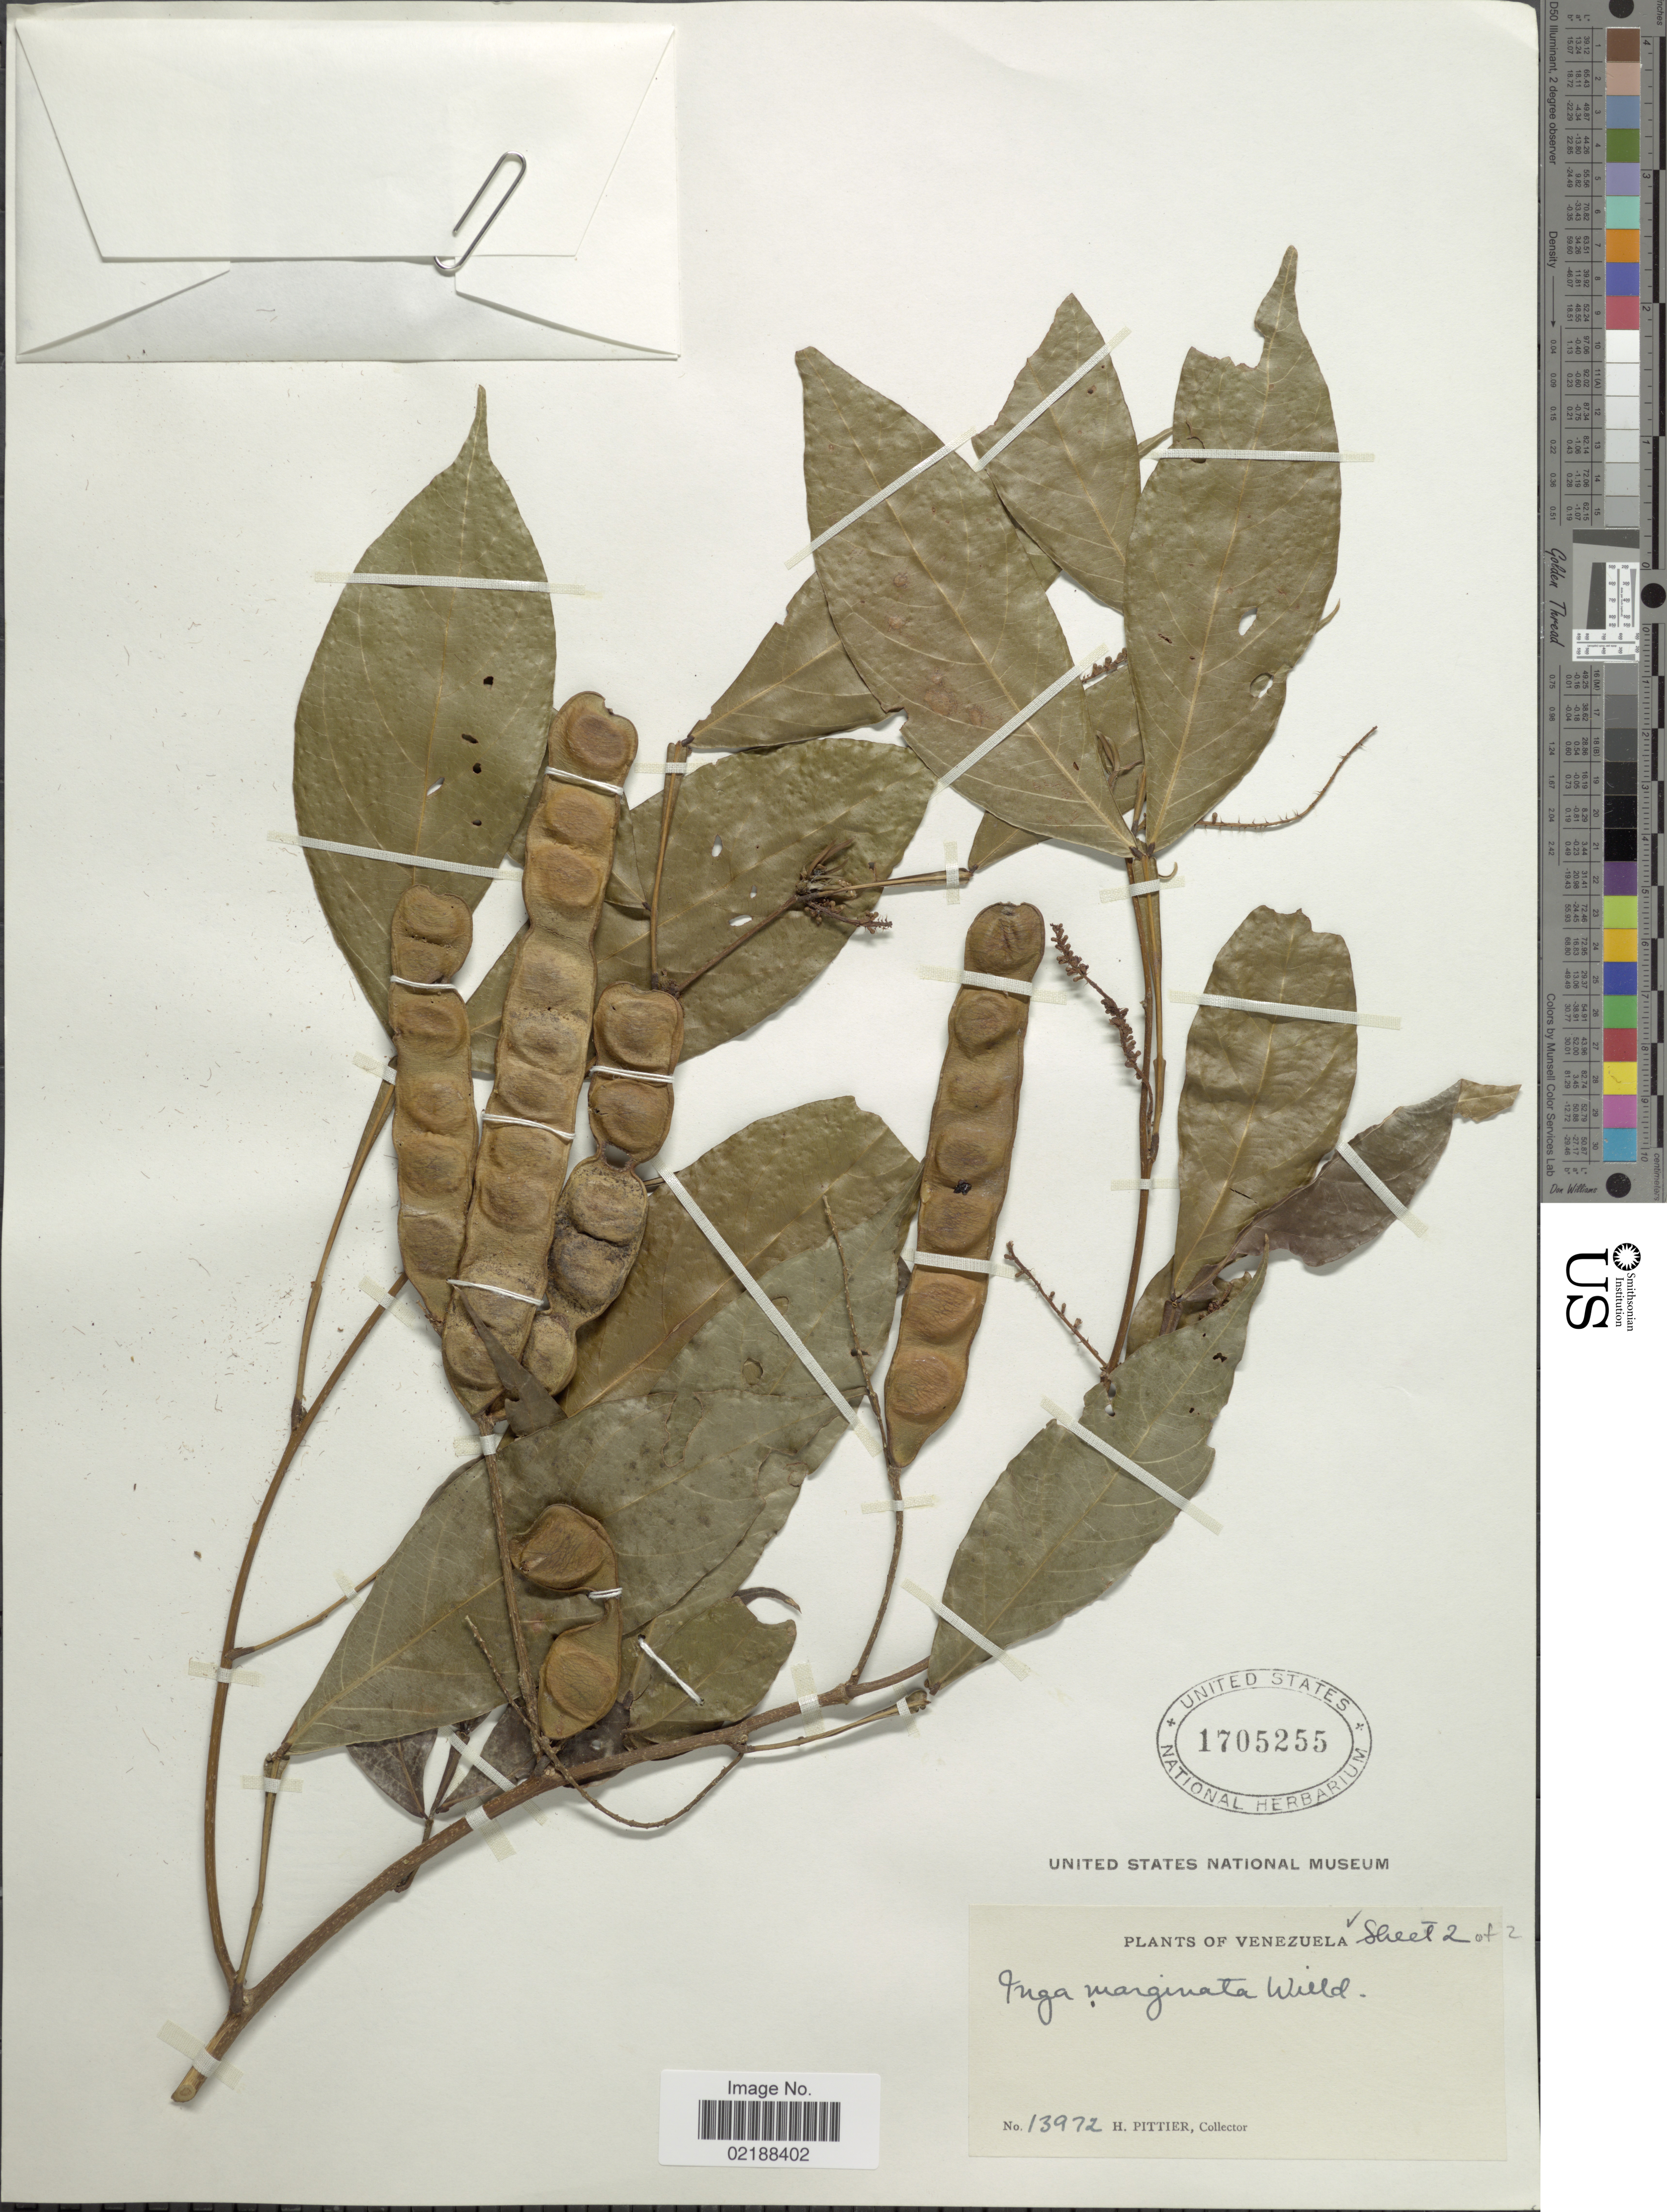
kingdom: Plantae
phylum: Tracheophyta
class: Magnoliopsida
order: Fabales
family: Fabaceae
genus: Inga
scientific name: Inga marginata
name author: Willd.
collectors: H. F. Pittier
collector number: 13972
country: Venezuela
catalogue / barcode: US 1705255